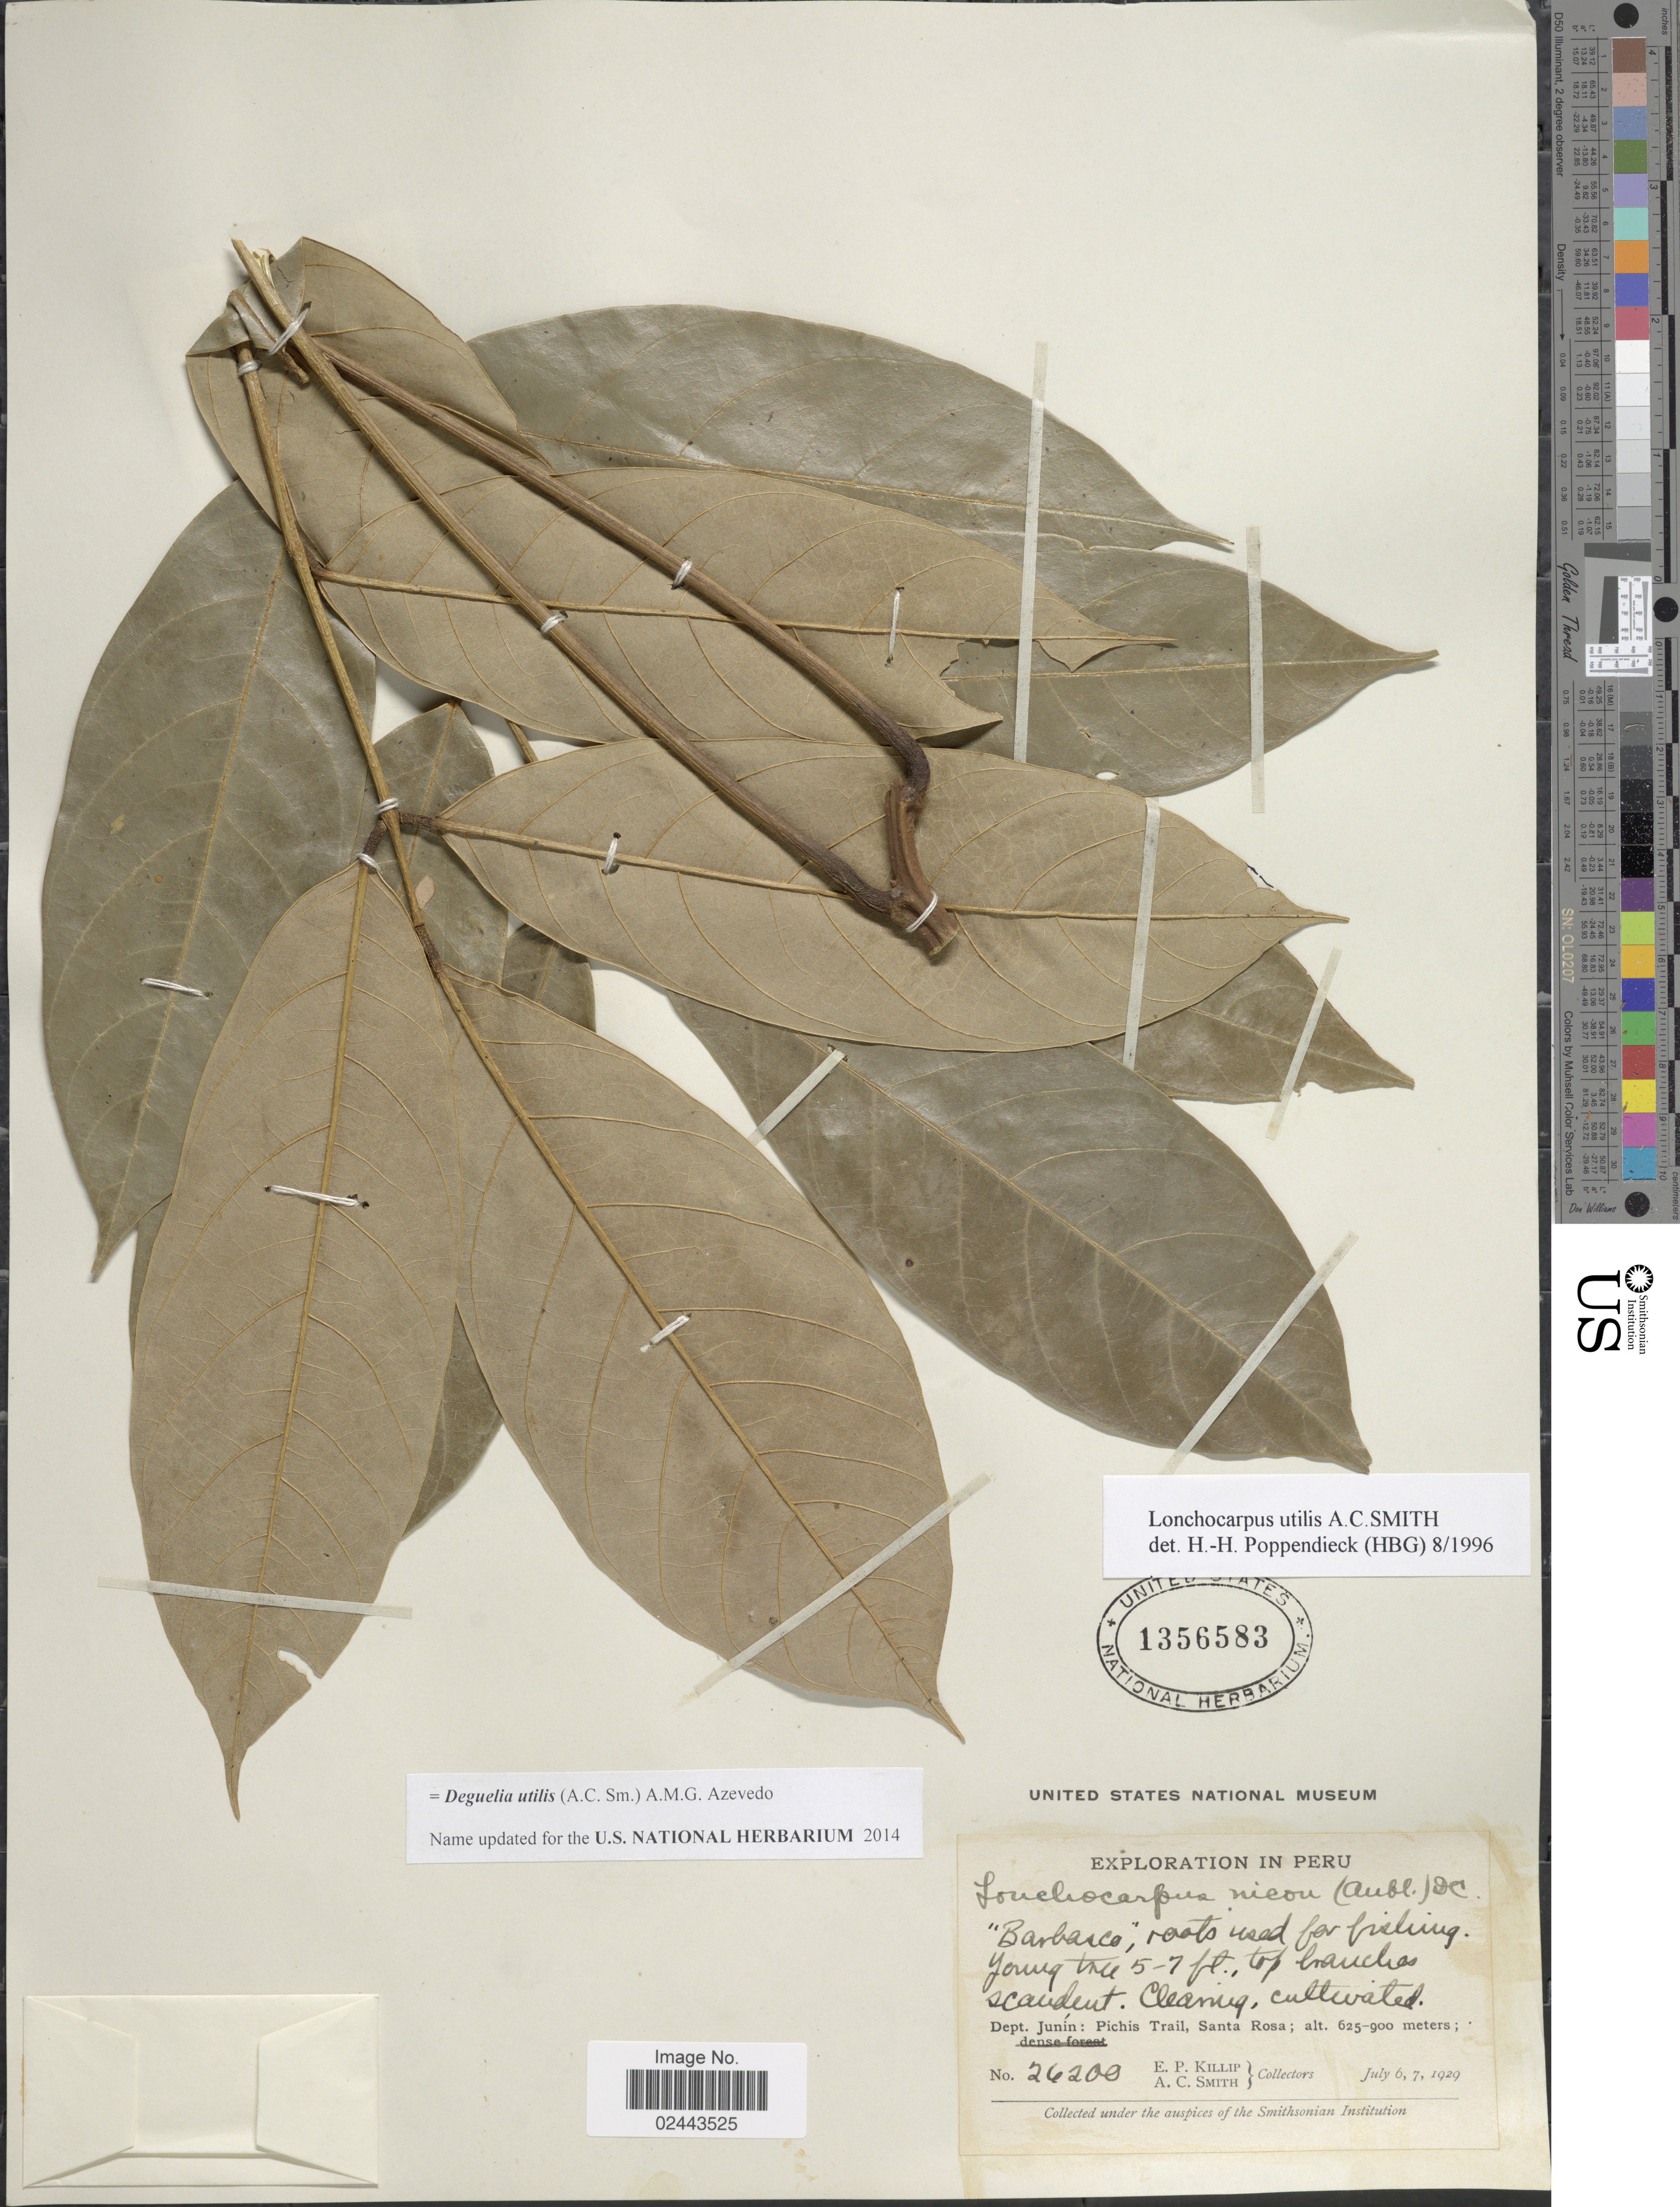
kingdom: Plantae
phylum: Tracheophyta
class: Magnoliopsida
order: Fabales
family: Fabaceae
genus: Deguelia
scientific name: Deguelia utilis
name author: (A.C. Sm.) A.M.G. Azevedo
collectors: E. P. Killip & A. C. Smith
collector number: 26200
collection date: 1929-07-06/1929-07-07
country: Peru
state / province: Junín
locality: Clearing, Pichis Trail, Santa Rosa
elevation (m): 625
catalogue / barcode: US 1356583